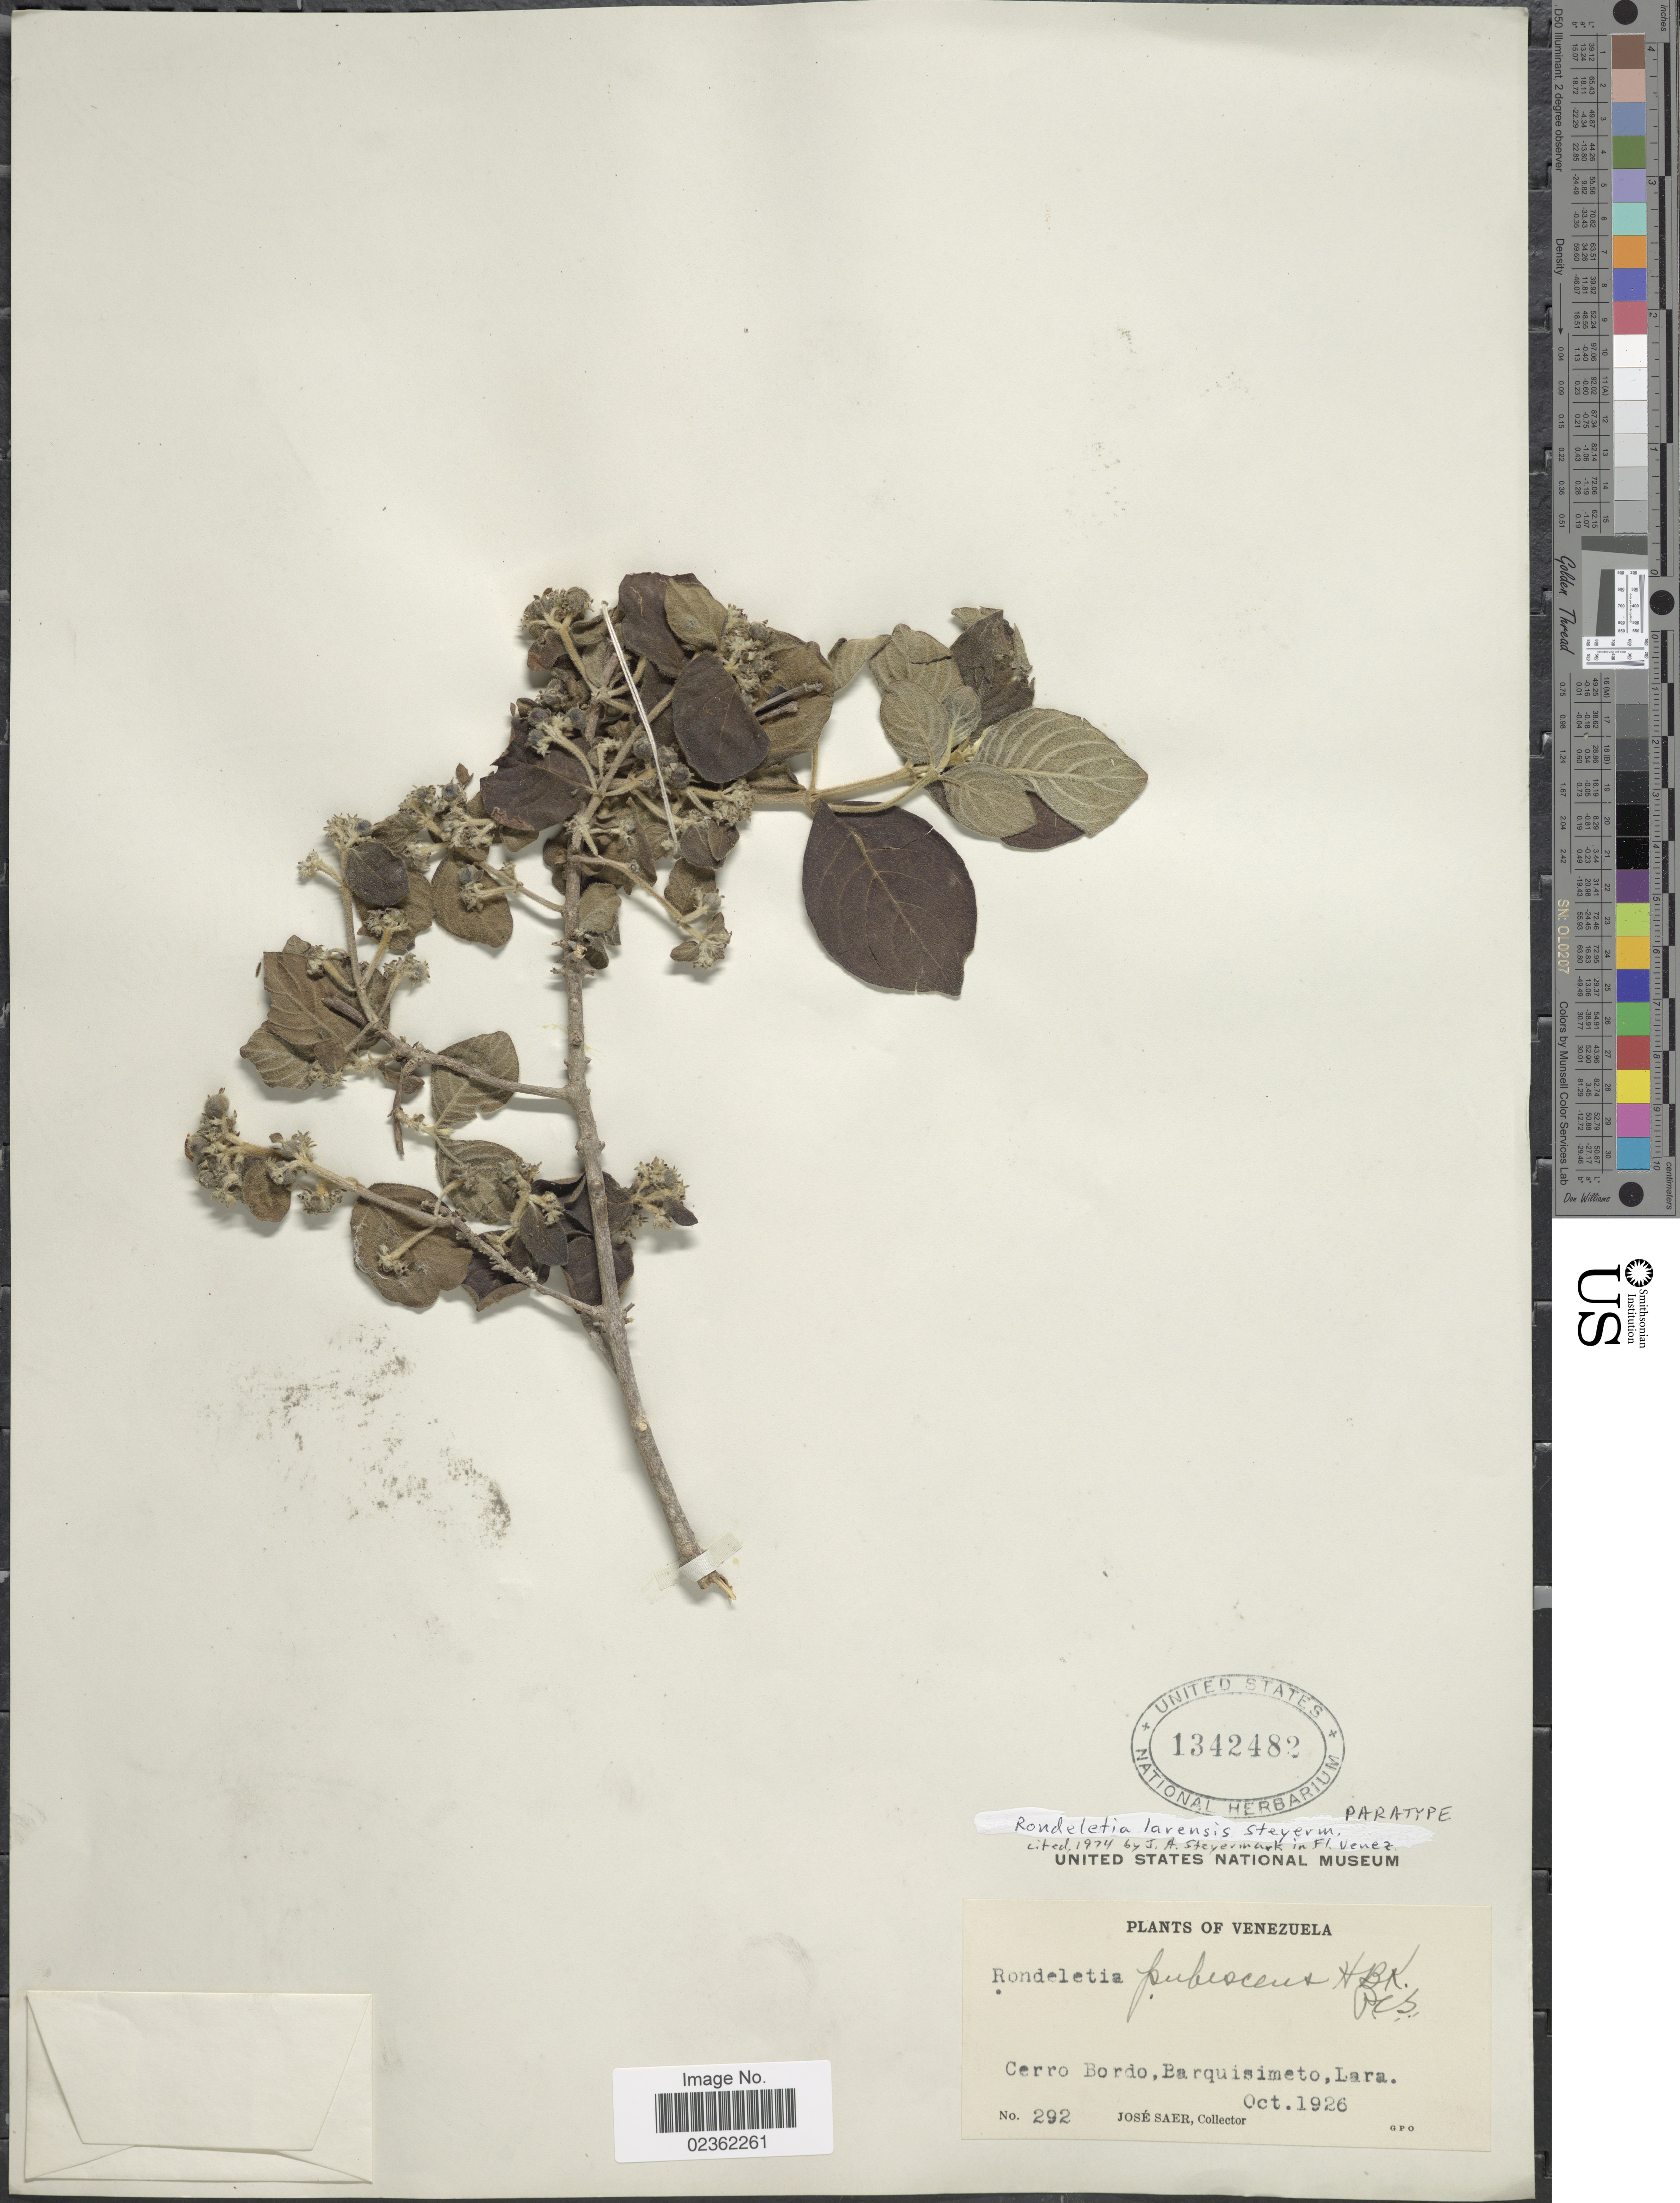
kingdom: Plantae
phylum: Tracheophyta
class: Magnoliopsida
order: Gentianales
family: Rubiaceae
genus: Rondeletia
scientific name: Rondeletia larensis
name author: Steyerm.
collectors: J. Saer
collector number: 292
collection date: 1926-10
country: Venezuela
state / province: Lara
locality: Cerro Bordo, Barquisimeto.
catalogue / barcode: US 1342482